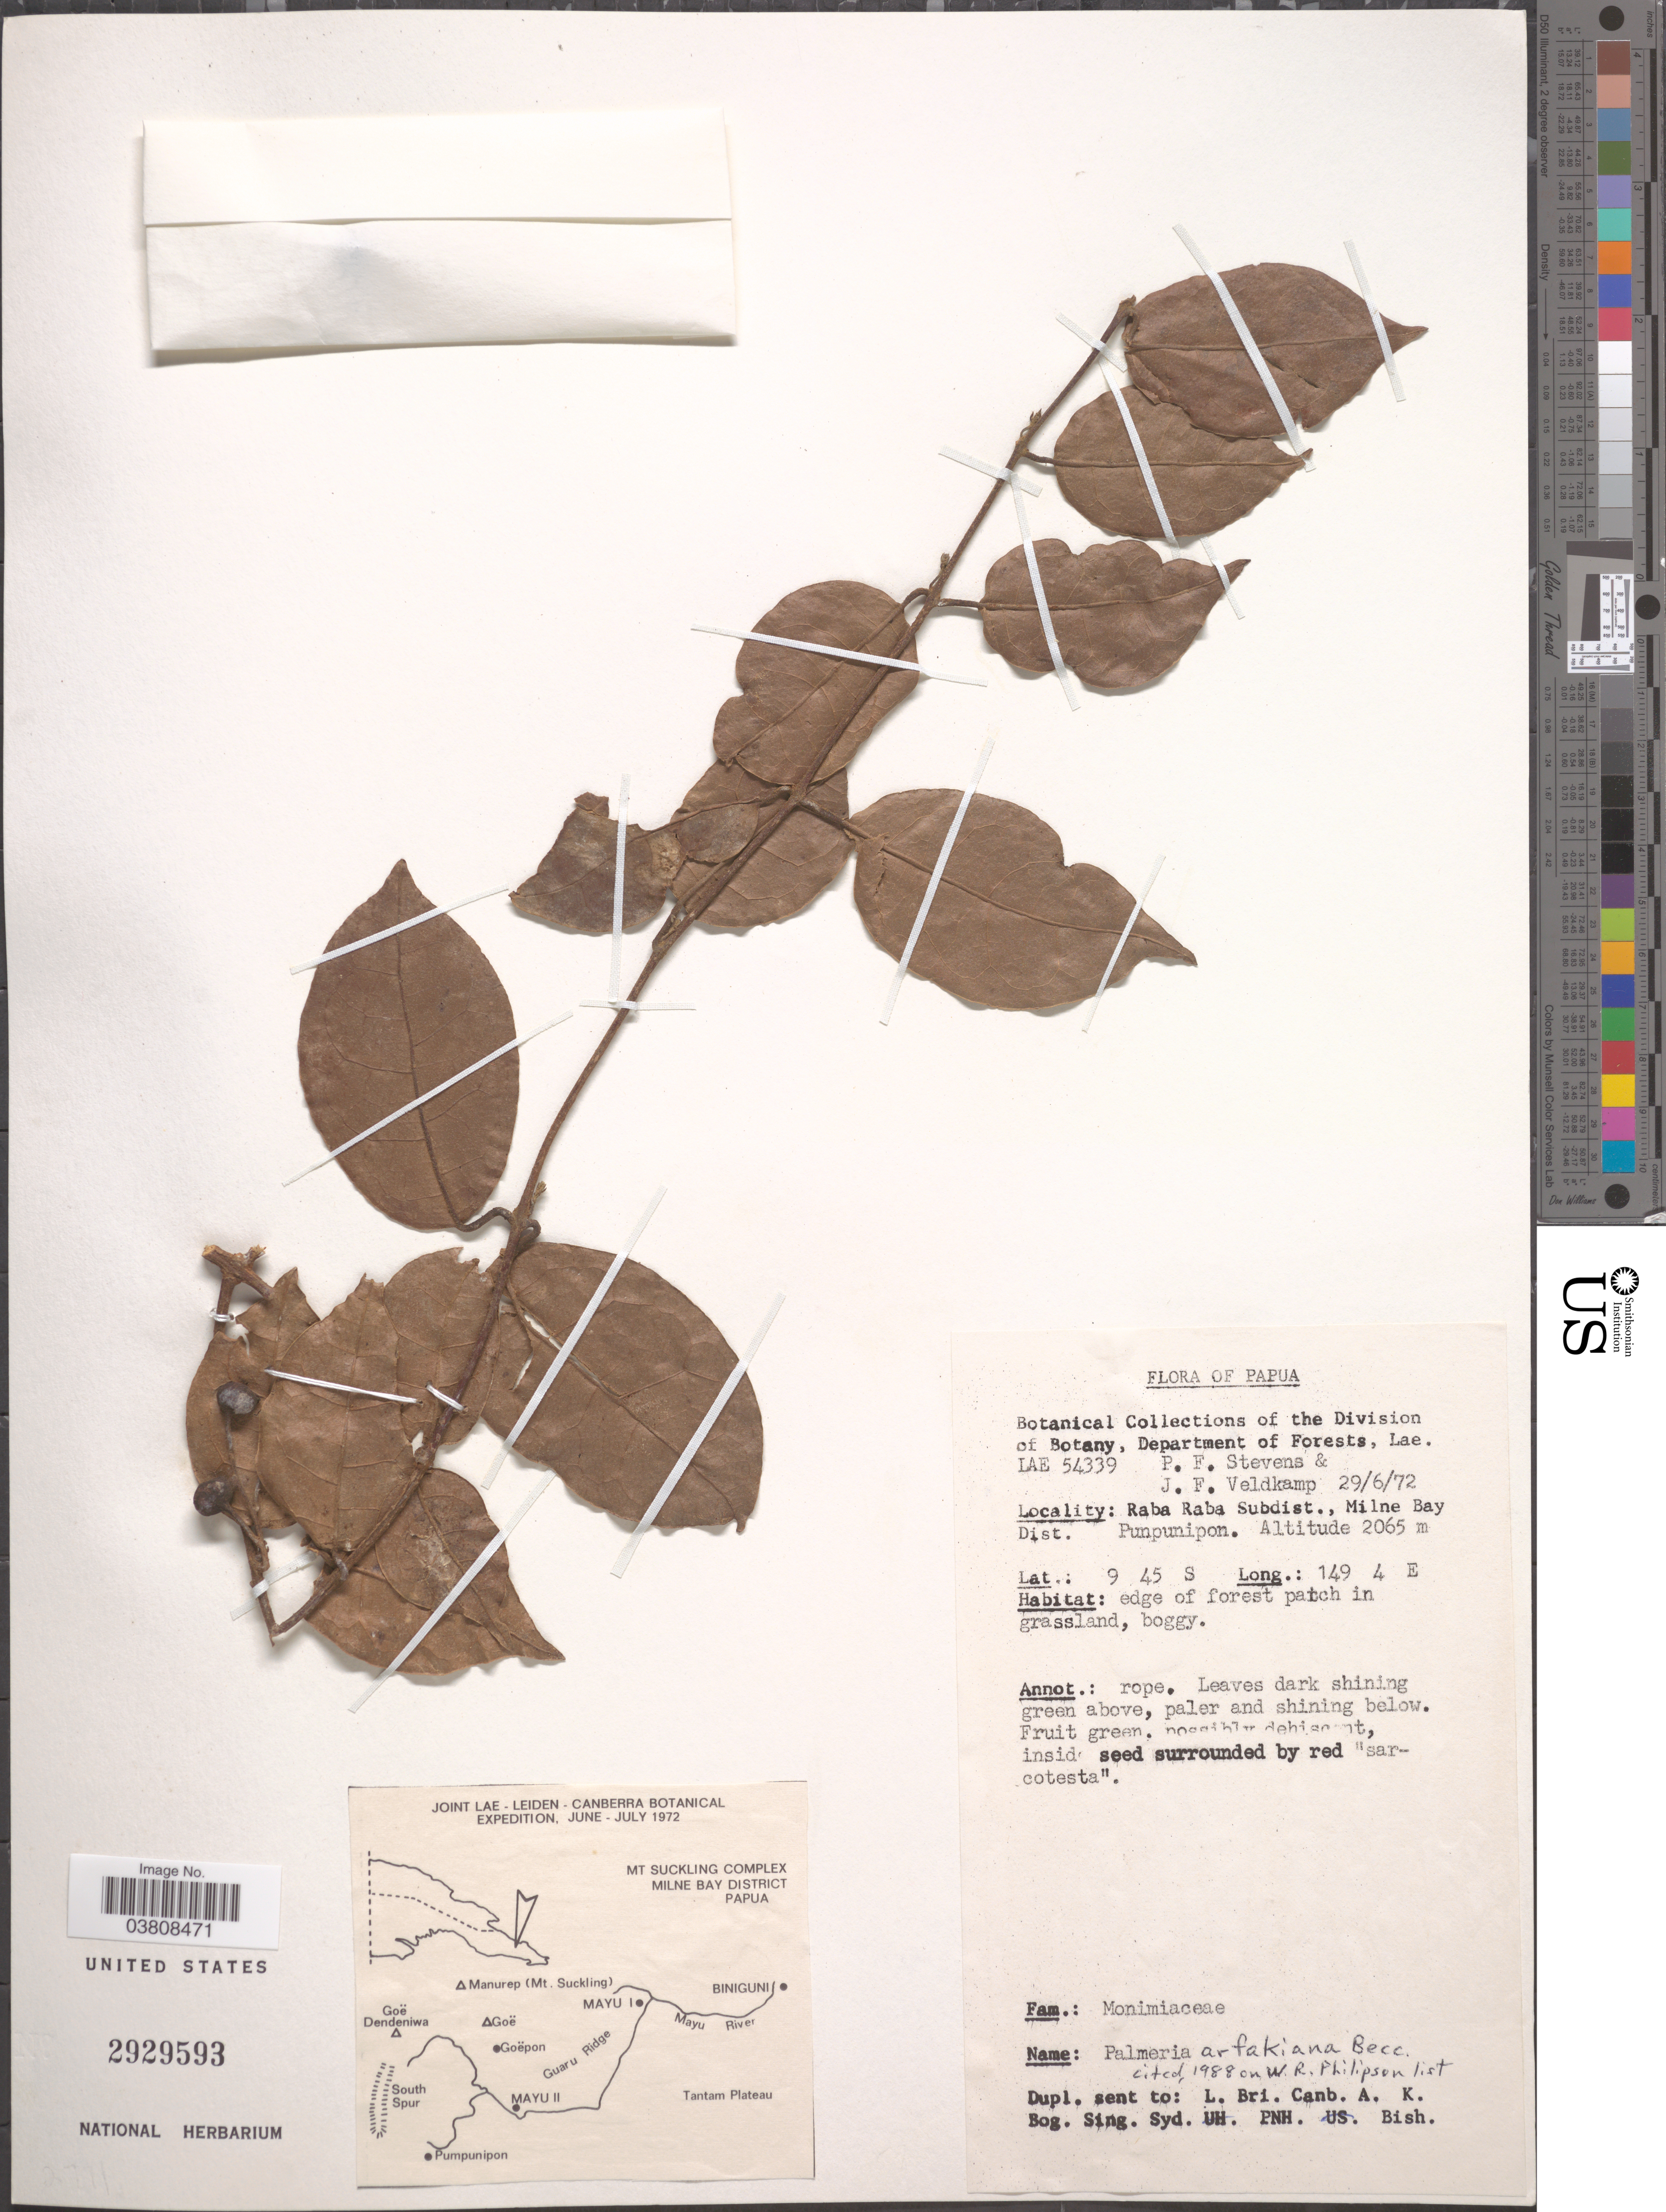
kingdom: Plantae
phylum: Tracheophyta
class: Magnoliopsida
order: Laurales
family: Monimiaceae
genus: Palmeria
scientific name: Palmeria arfakiana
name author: Becc. & A.C. Sm.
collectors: P. F. Stevens & J. F. Veldkamp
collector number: LAE54339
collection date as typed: Transcribed d/m/y: 29/6/72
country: Papua New Guinea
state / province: Milne Bay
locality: Papua. Raba Raba Subdist., Milne Bay Dist. Punpunipon.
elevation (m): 2065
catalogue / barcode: US 2929593